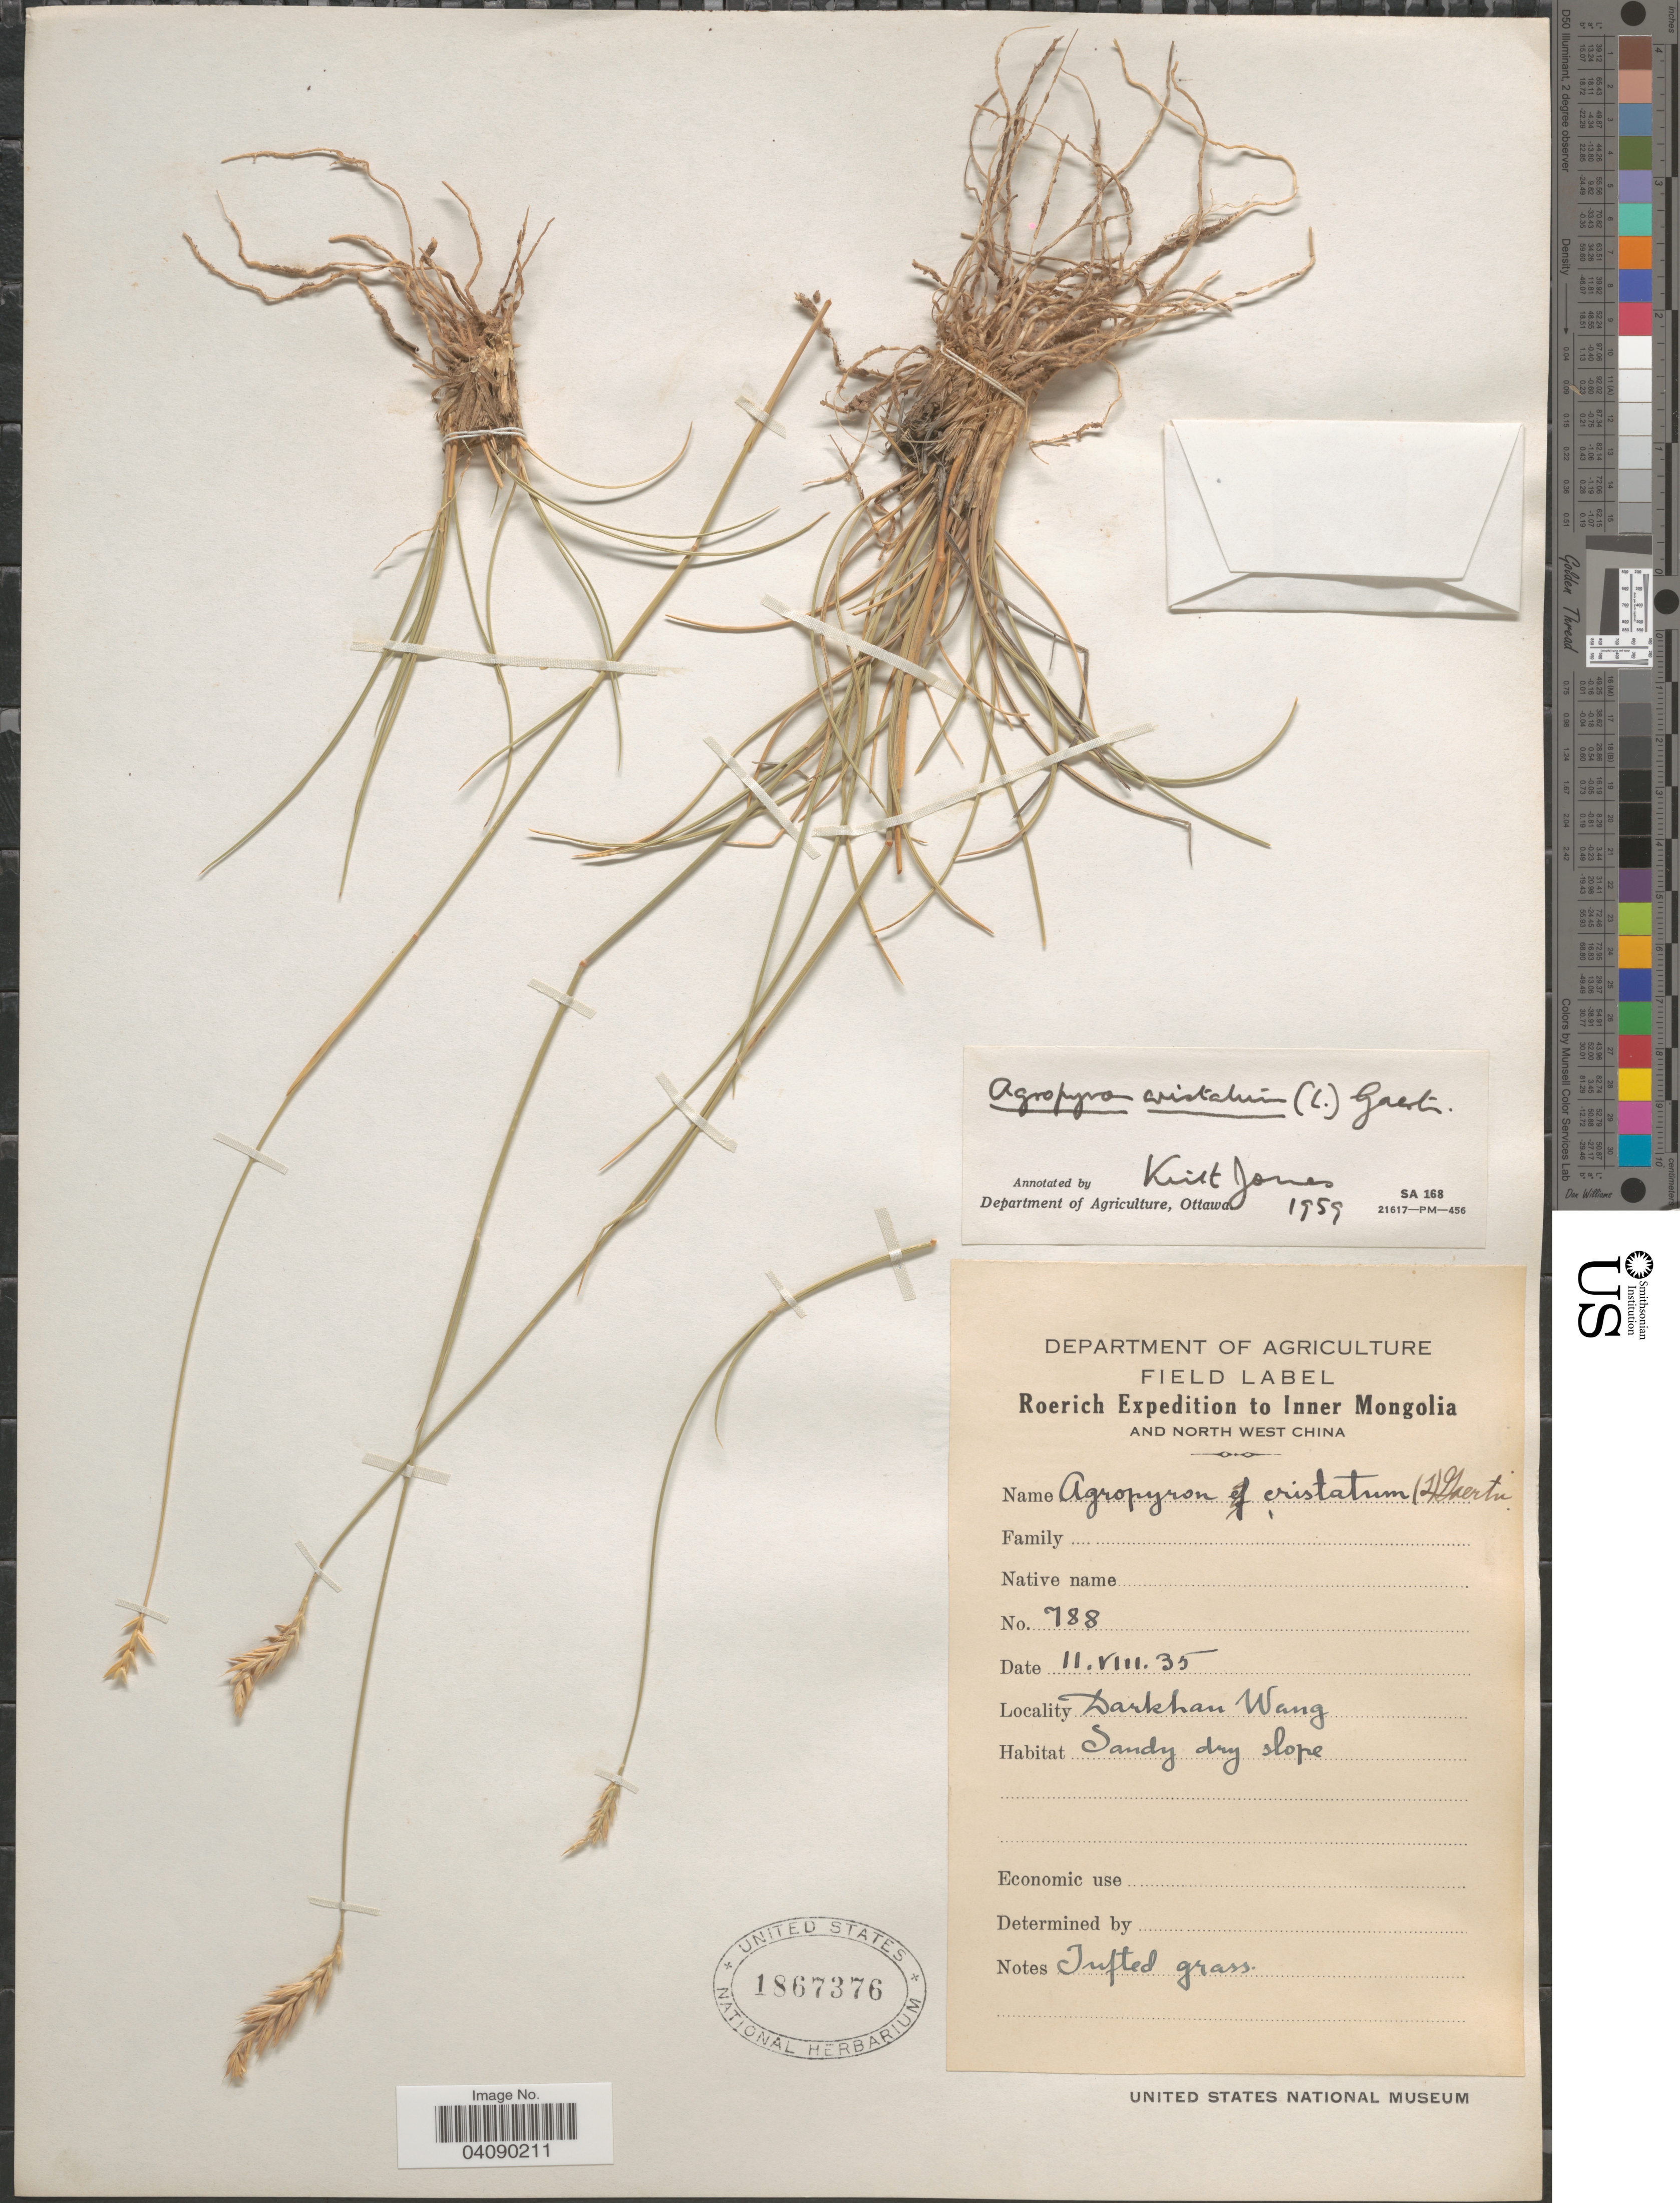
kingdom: Plantae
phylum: Tracheophyta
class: Liliopsida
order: Poales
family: Poaceae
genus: Agropyron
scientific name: Agropyron cristatum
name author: (L.) Gaertn.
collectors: Roerich Expedition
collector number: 788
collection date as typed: Transcribed d/m/y: 11/8/35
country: China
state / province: Nei Monggol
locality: To Inner Mongolia and North West China. Darkham Wang. Sandy dry slope.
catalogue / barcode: US 1867376